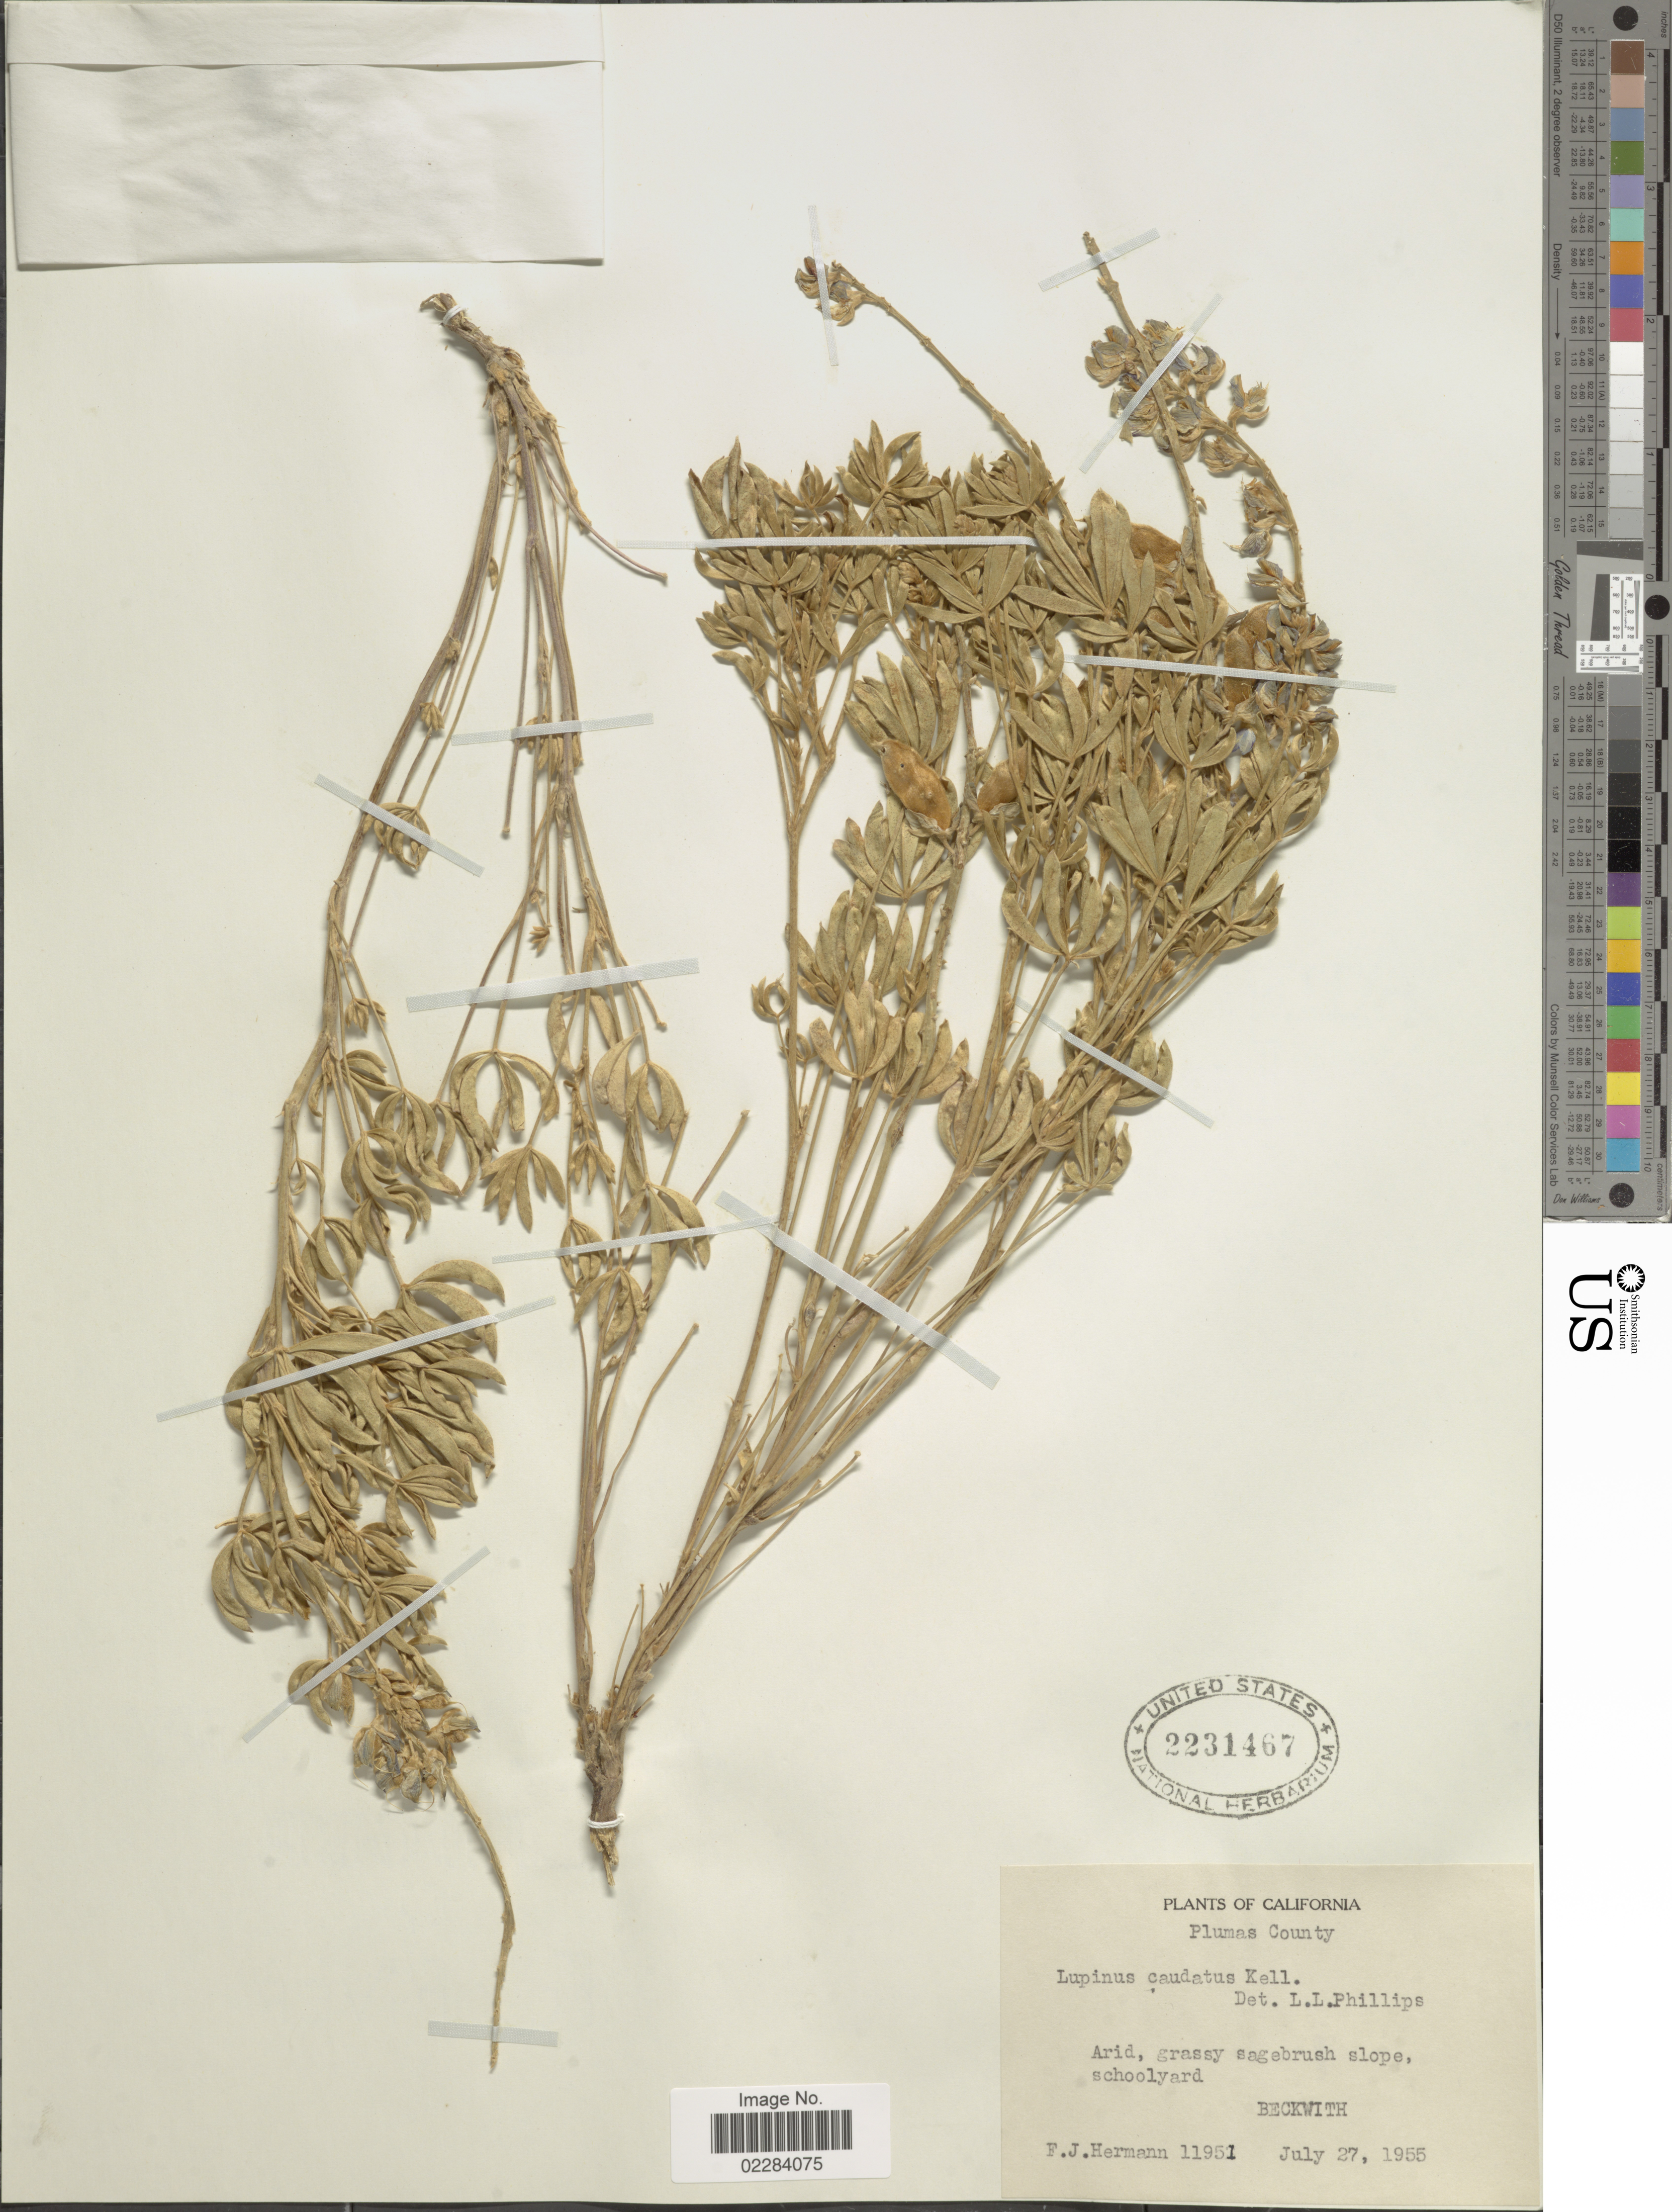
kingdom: Plantae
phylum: Tracheophyta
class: Magnoliopsida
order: Fabales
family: Fabaceae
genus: Lupinus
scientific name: Lupinus argenteus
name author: Pursh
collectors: F. J. Hermann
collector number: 11951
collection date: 1955-07-27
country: United States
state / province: California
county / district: Plumas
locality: Plumas County. Arid, grassy sagebrush slope, schoolyard. Beckwith.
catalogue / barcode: US 2231467